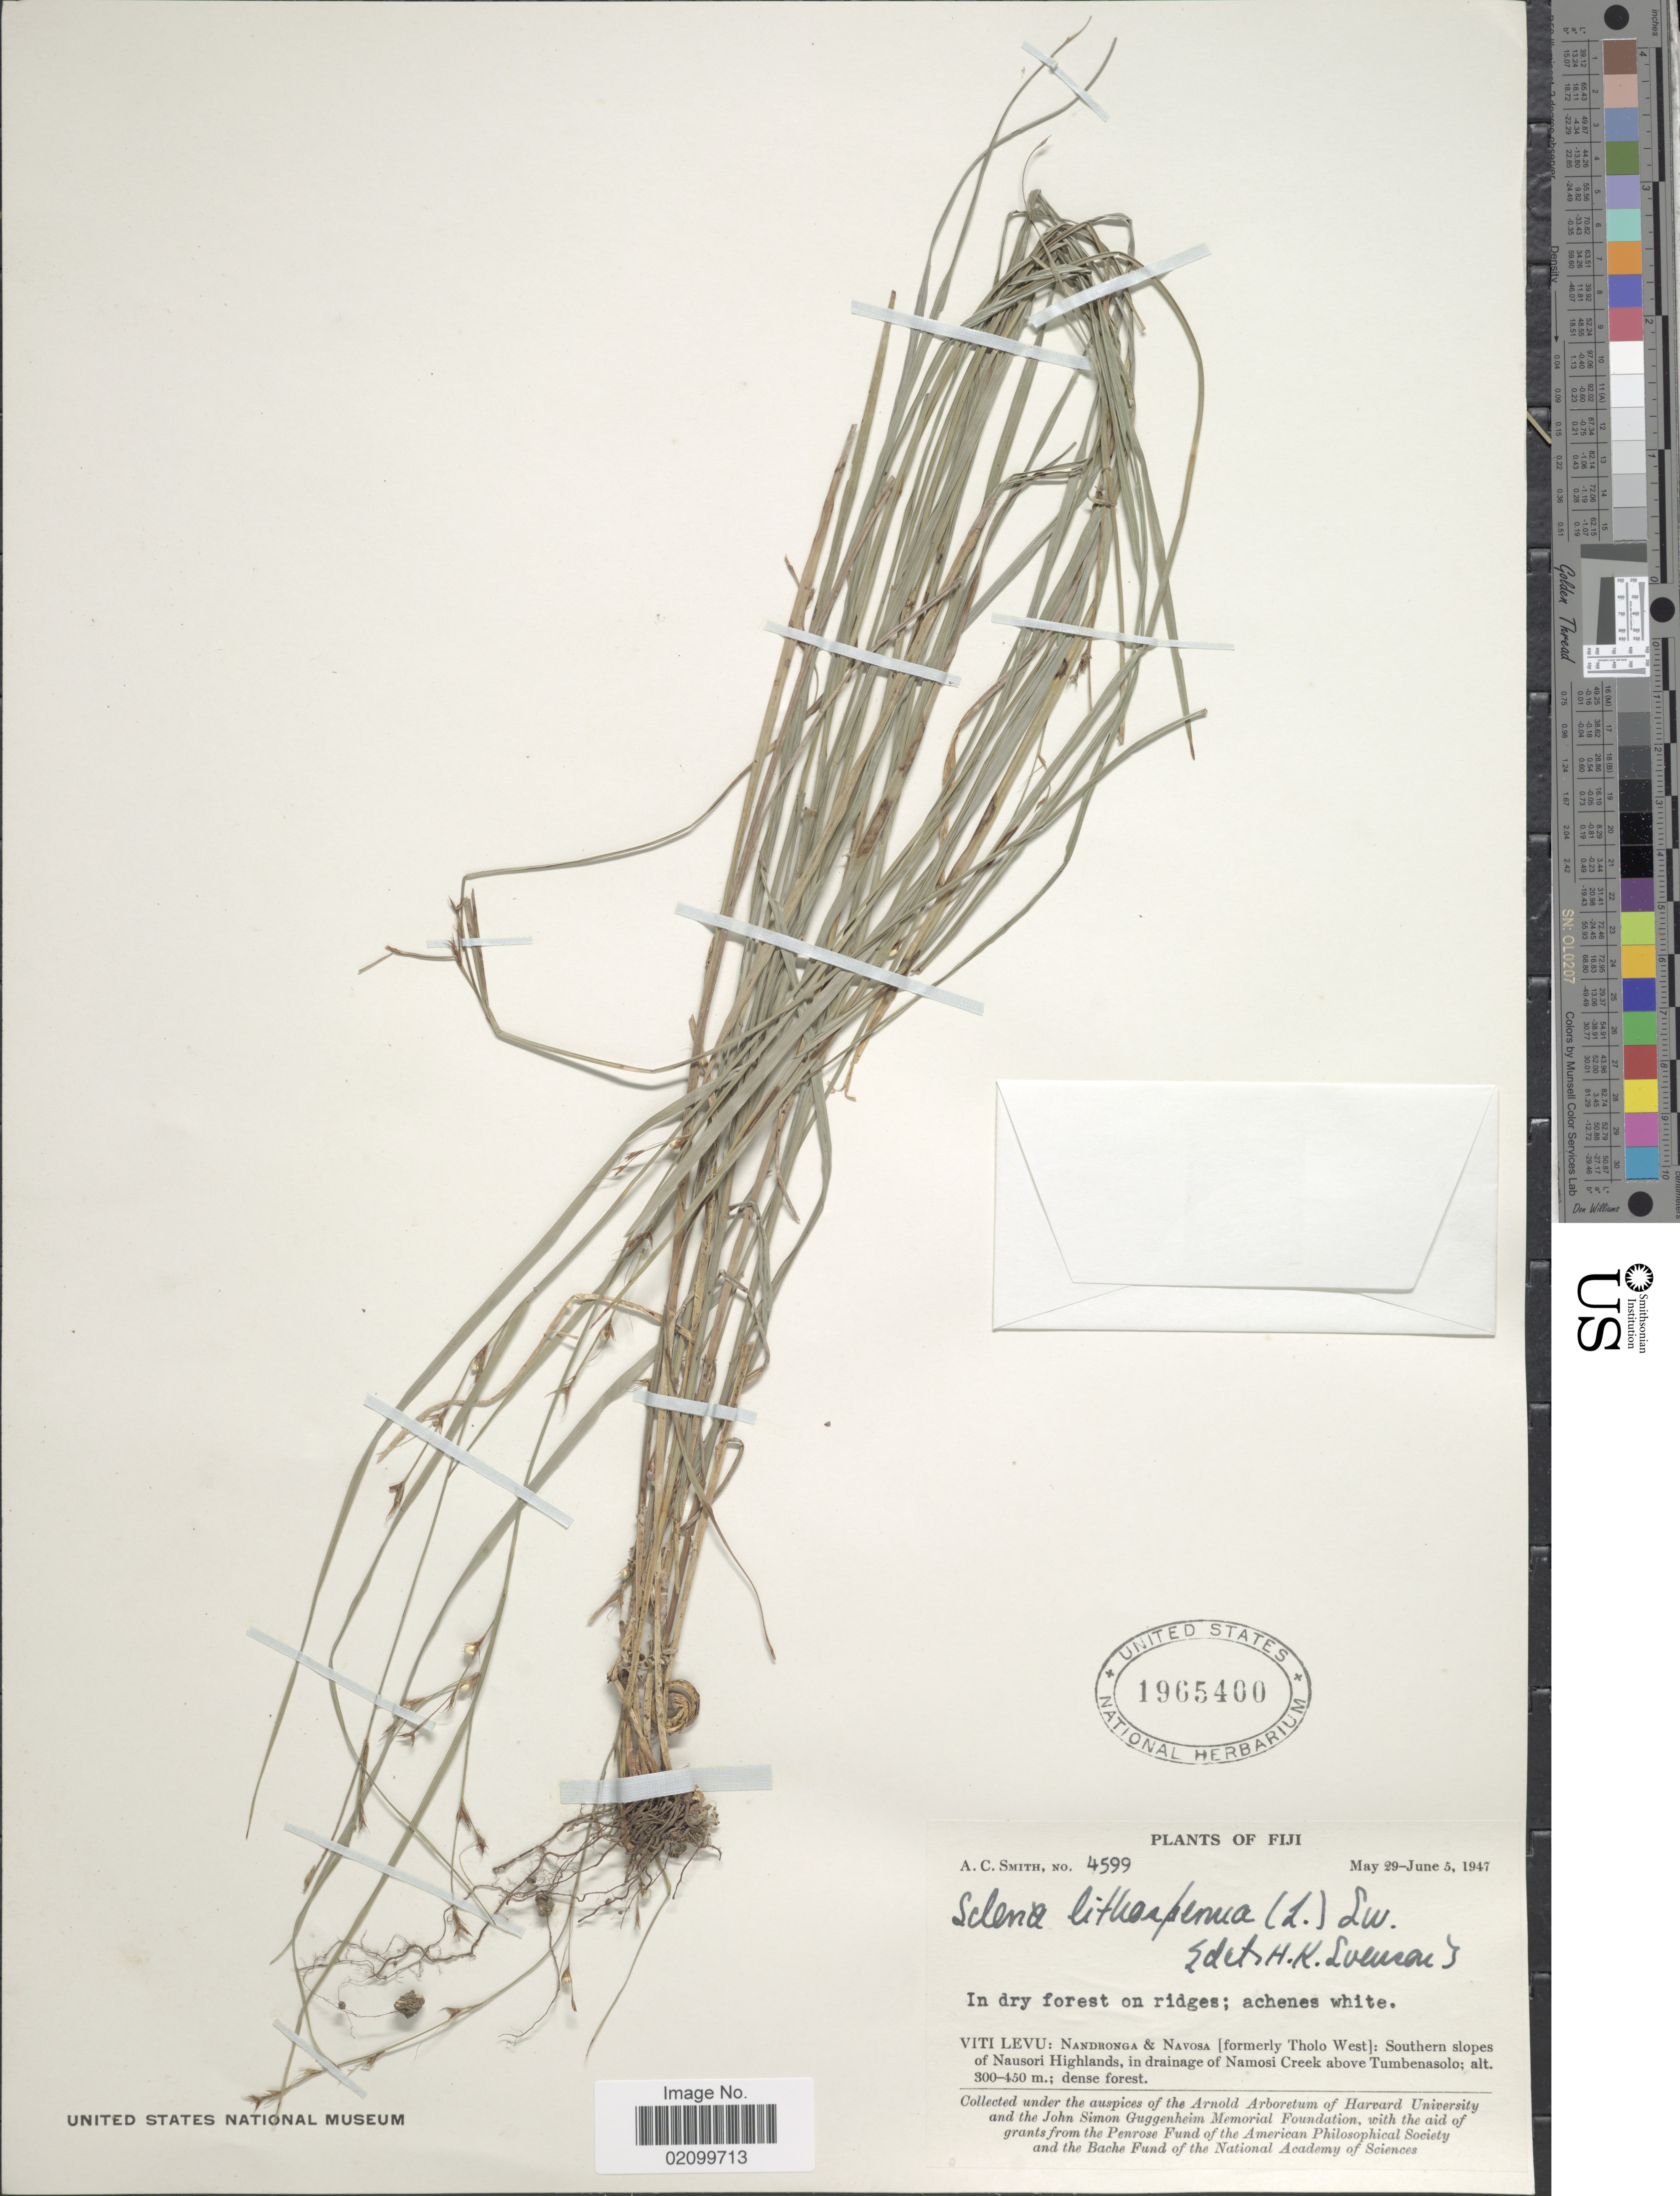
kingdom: Plantae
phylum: Tracheophyta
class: Liliopsida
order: Poales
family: Cyperaceae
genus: Scleria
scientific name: Scleria lithosperma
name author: (L.) Sw.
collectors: A. C. Smith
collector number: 4599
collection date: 1947-05-29/1947-06-05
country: Fiji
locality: Viti Levu: Nandronga & Navosa [ formerly Tholo West]: Southern slopes of Nausori Highlands, in drainage of Namosi Creek above Tumbenasolo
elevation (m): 300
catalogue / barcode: US 1965400